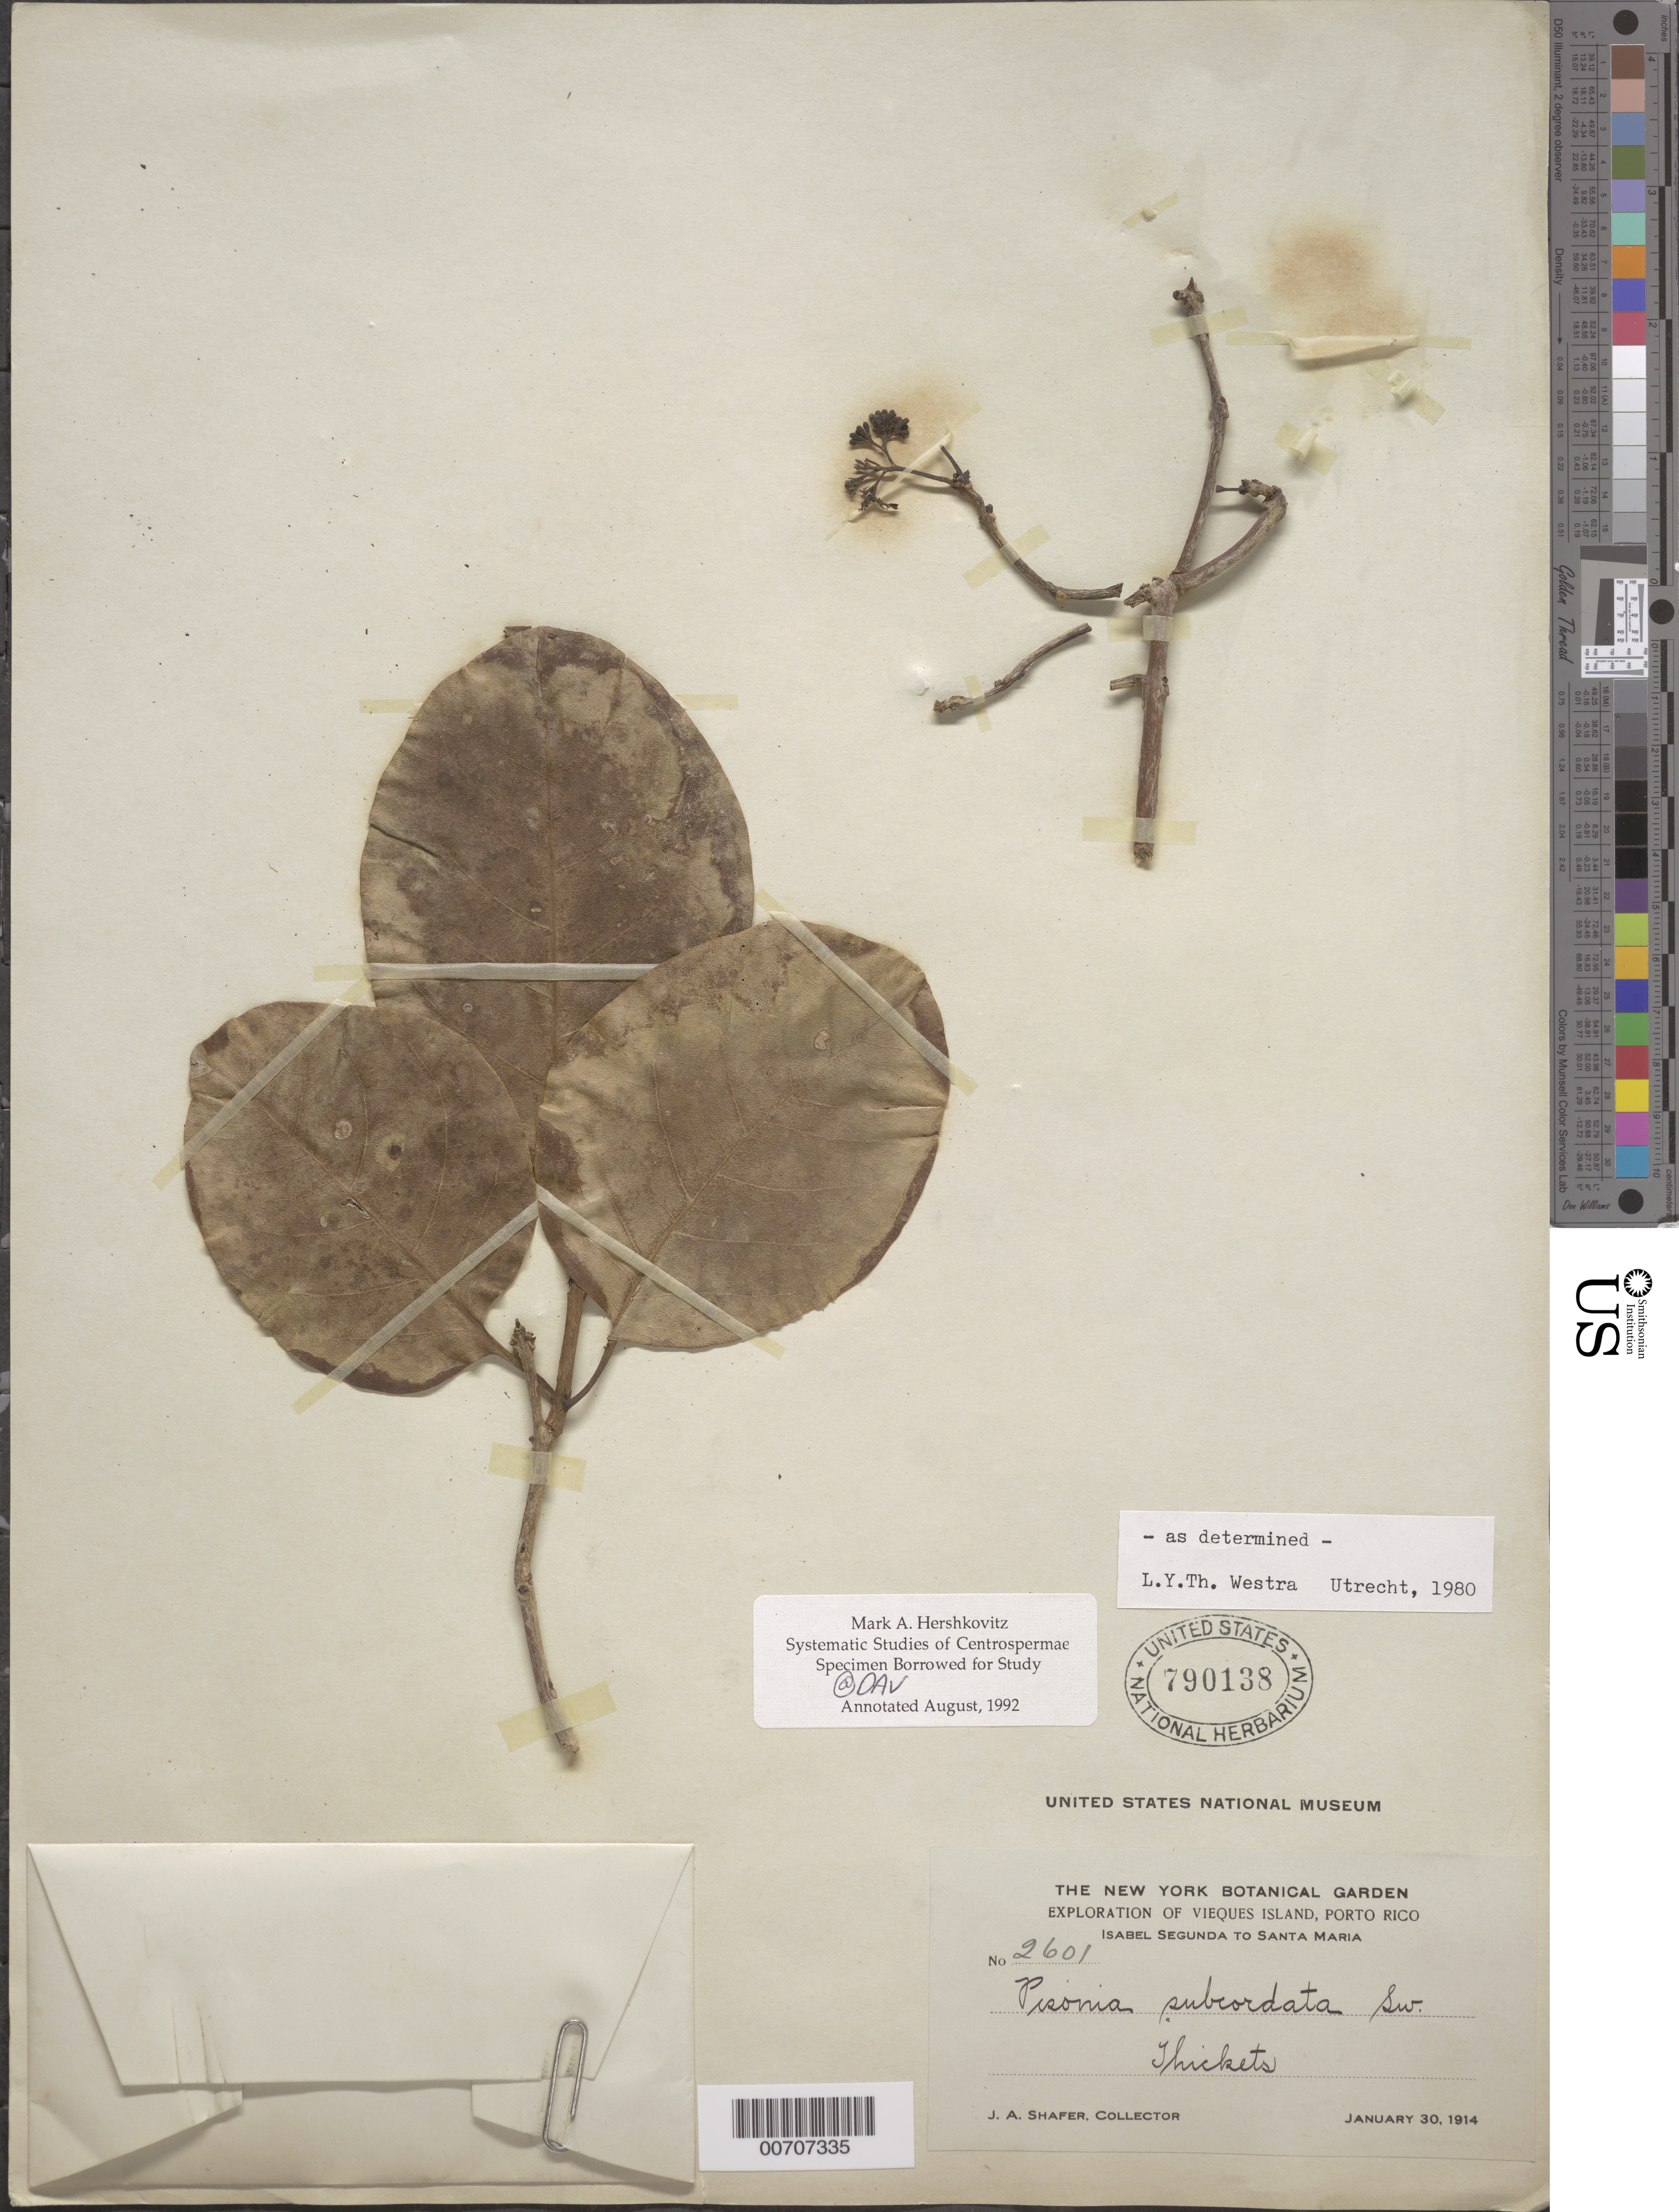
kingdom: Plantae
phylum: Tracheophyta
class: Magnoliopsida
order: Caryophyllales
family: Nyctaginaceae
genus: Pisonia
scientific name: Pisonia subcordata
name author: Sw.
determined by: Westra, L. Y. T., (U), Nationaal Herbarium Nederland, Utrecht University branch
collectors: J. A. Shafer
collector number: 2601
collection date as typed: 30 Jan 1914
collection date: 1914-01-30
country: Puerto Rico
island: Vieques Island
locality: Isabel Segunda to Santa Maria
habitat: Thickets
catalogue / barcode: US 790138